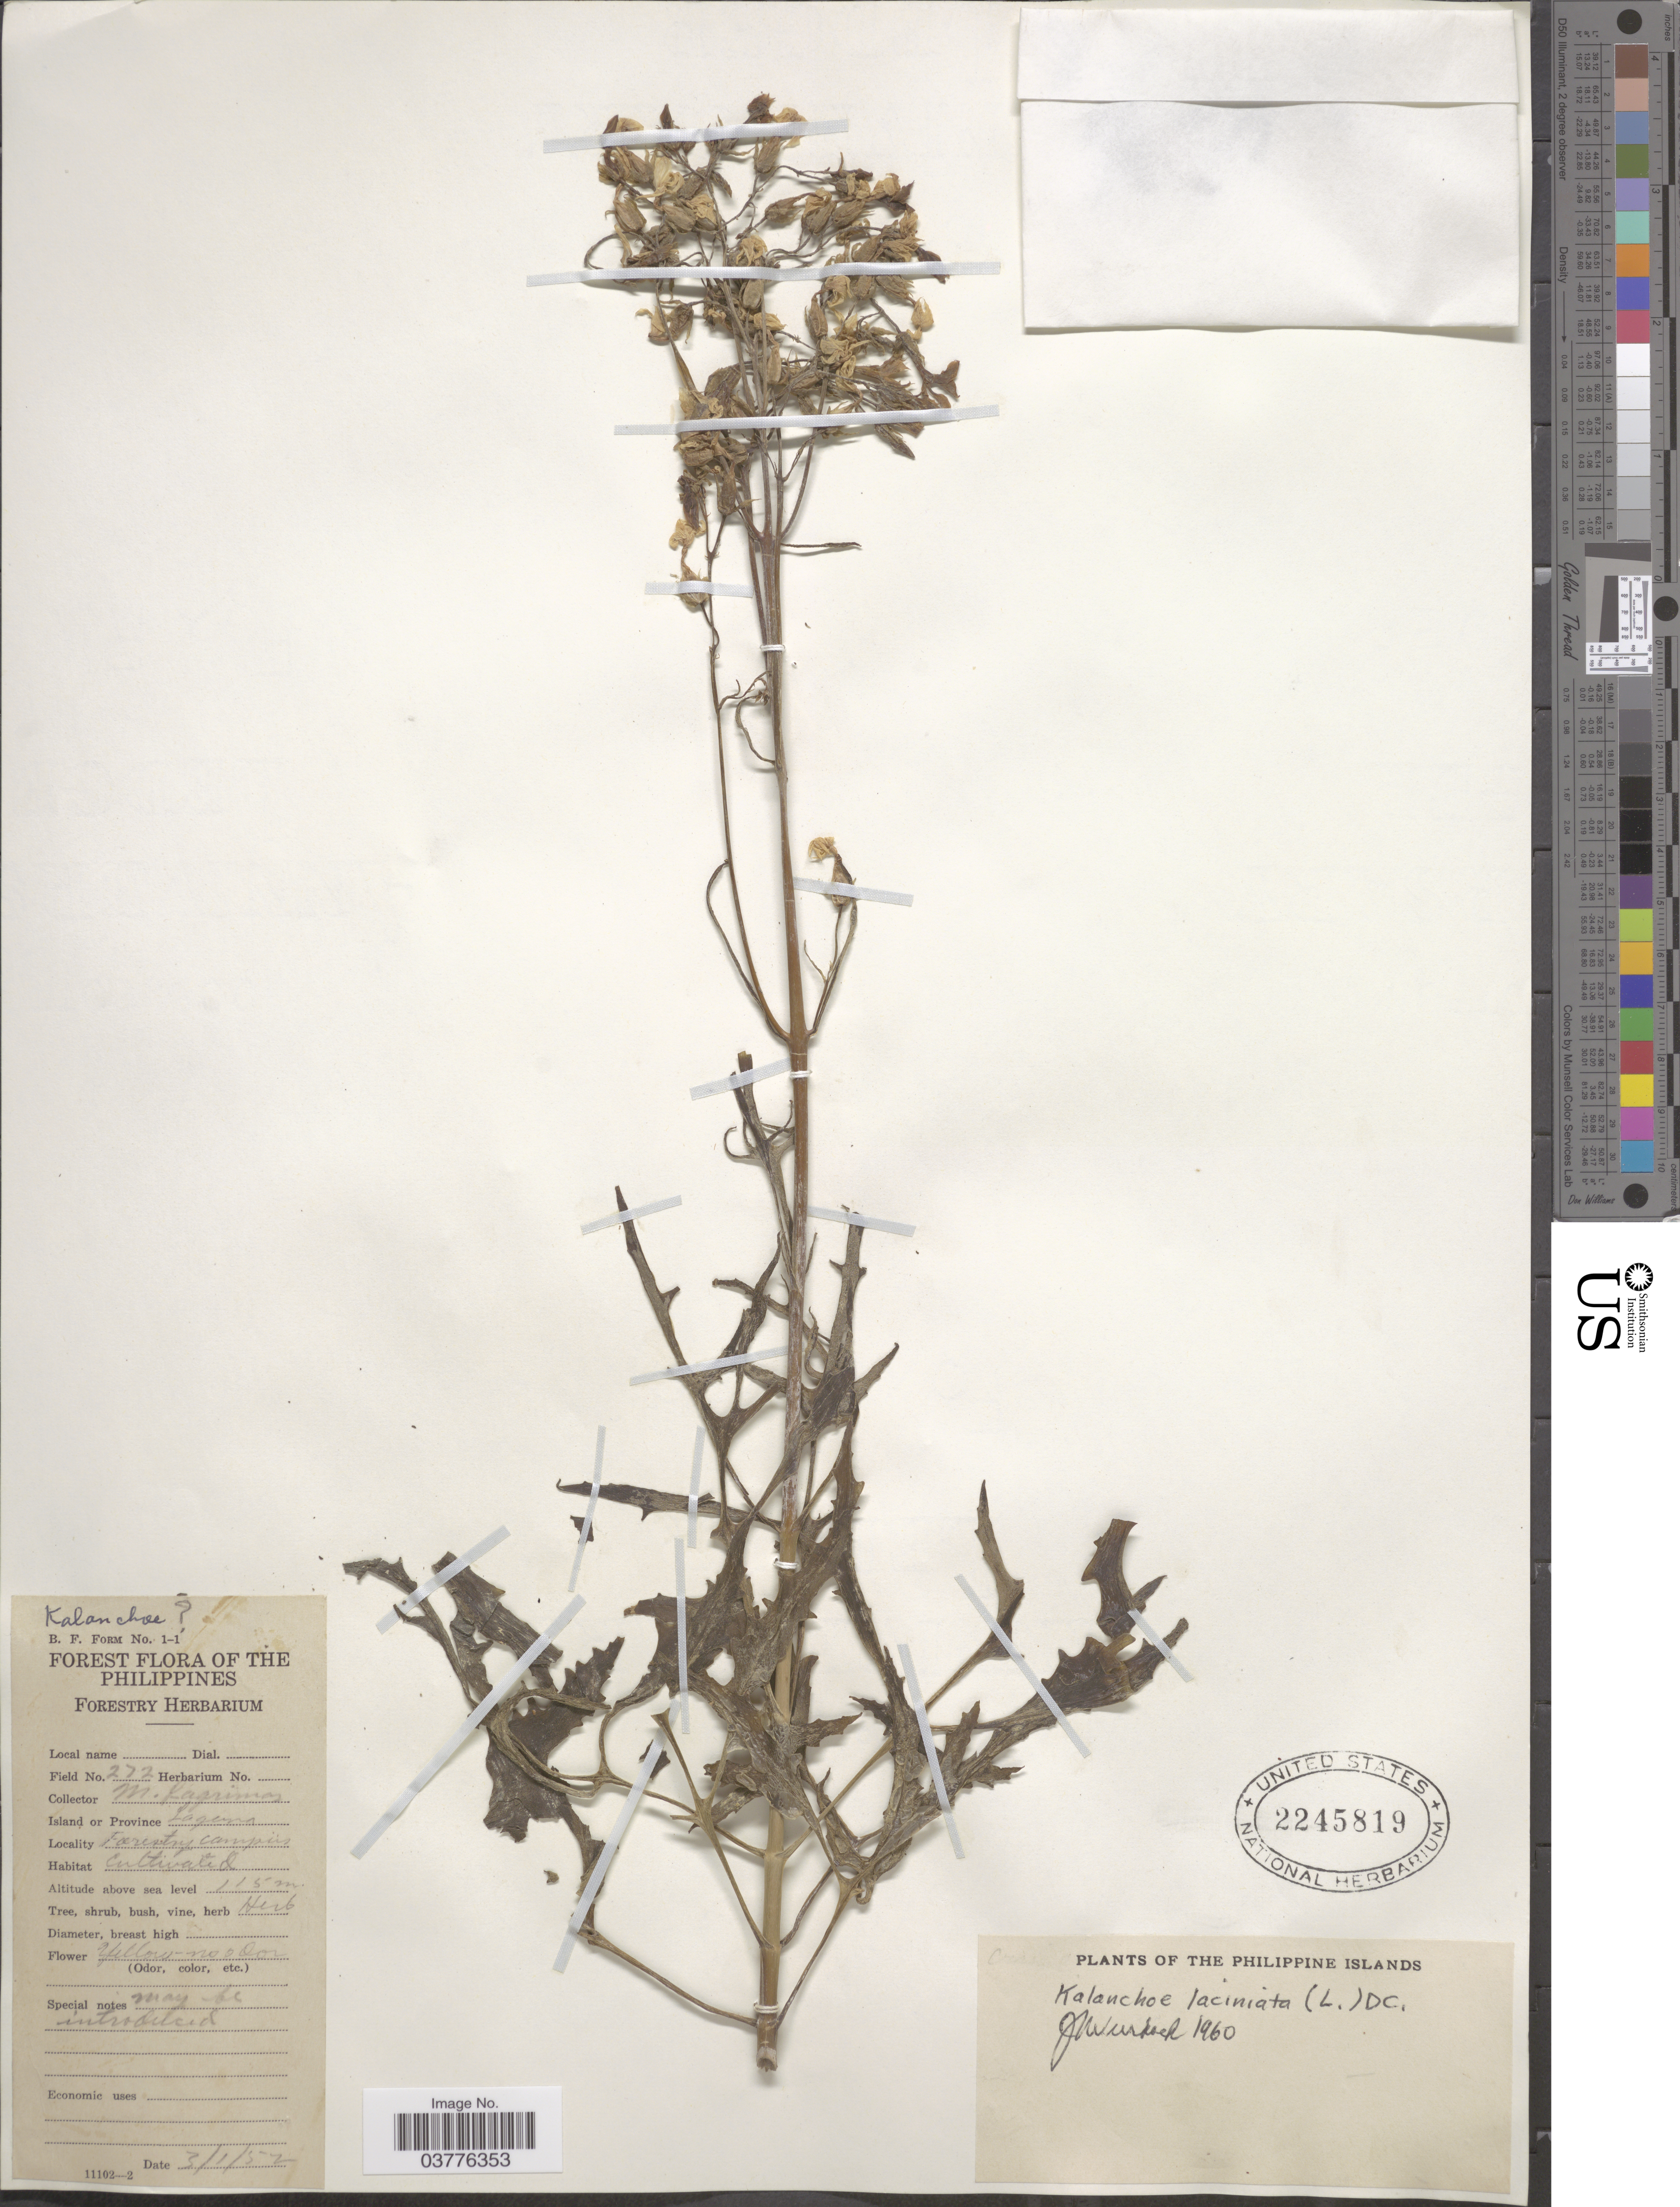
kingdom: Plantae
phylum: Tracheophyta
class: Magnoliopsida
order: Saxifragales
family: Crassulaceae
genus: Kalanchoe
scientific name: Kalanchoe laciniata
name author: (L.) DC.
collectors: M. Lagrimas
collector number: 272?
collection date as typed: Transcribed d/m/y: 3/1/52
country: Philippines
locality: The Philippines. The Philippine Islands. Forestry campers.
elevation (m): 115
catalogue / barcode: US 2245819